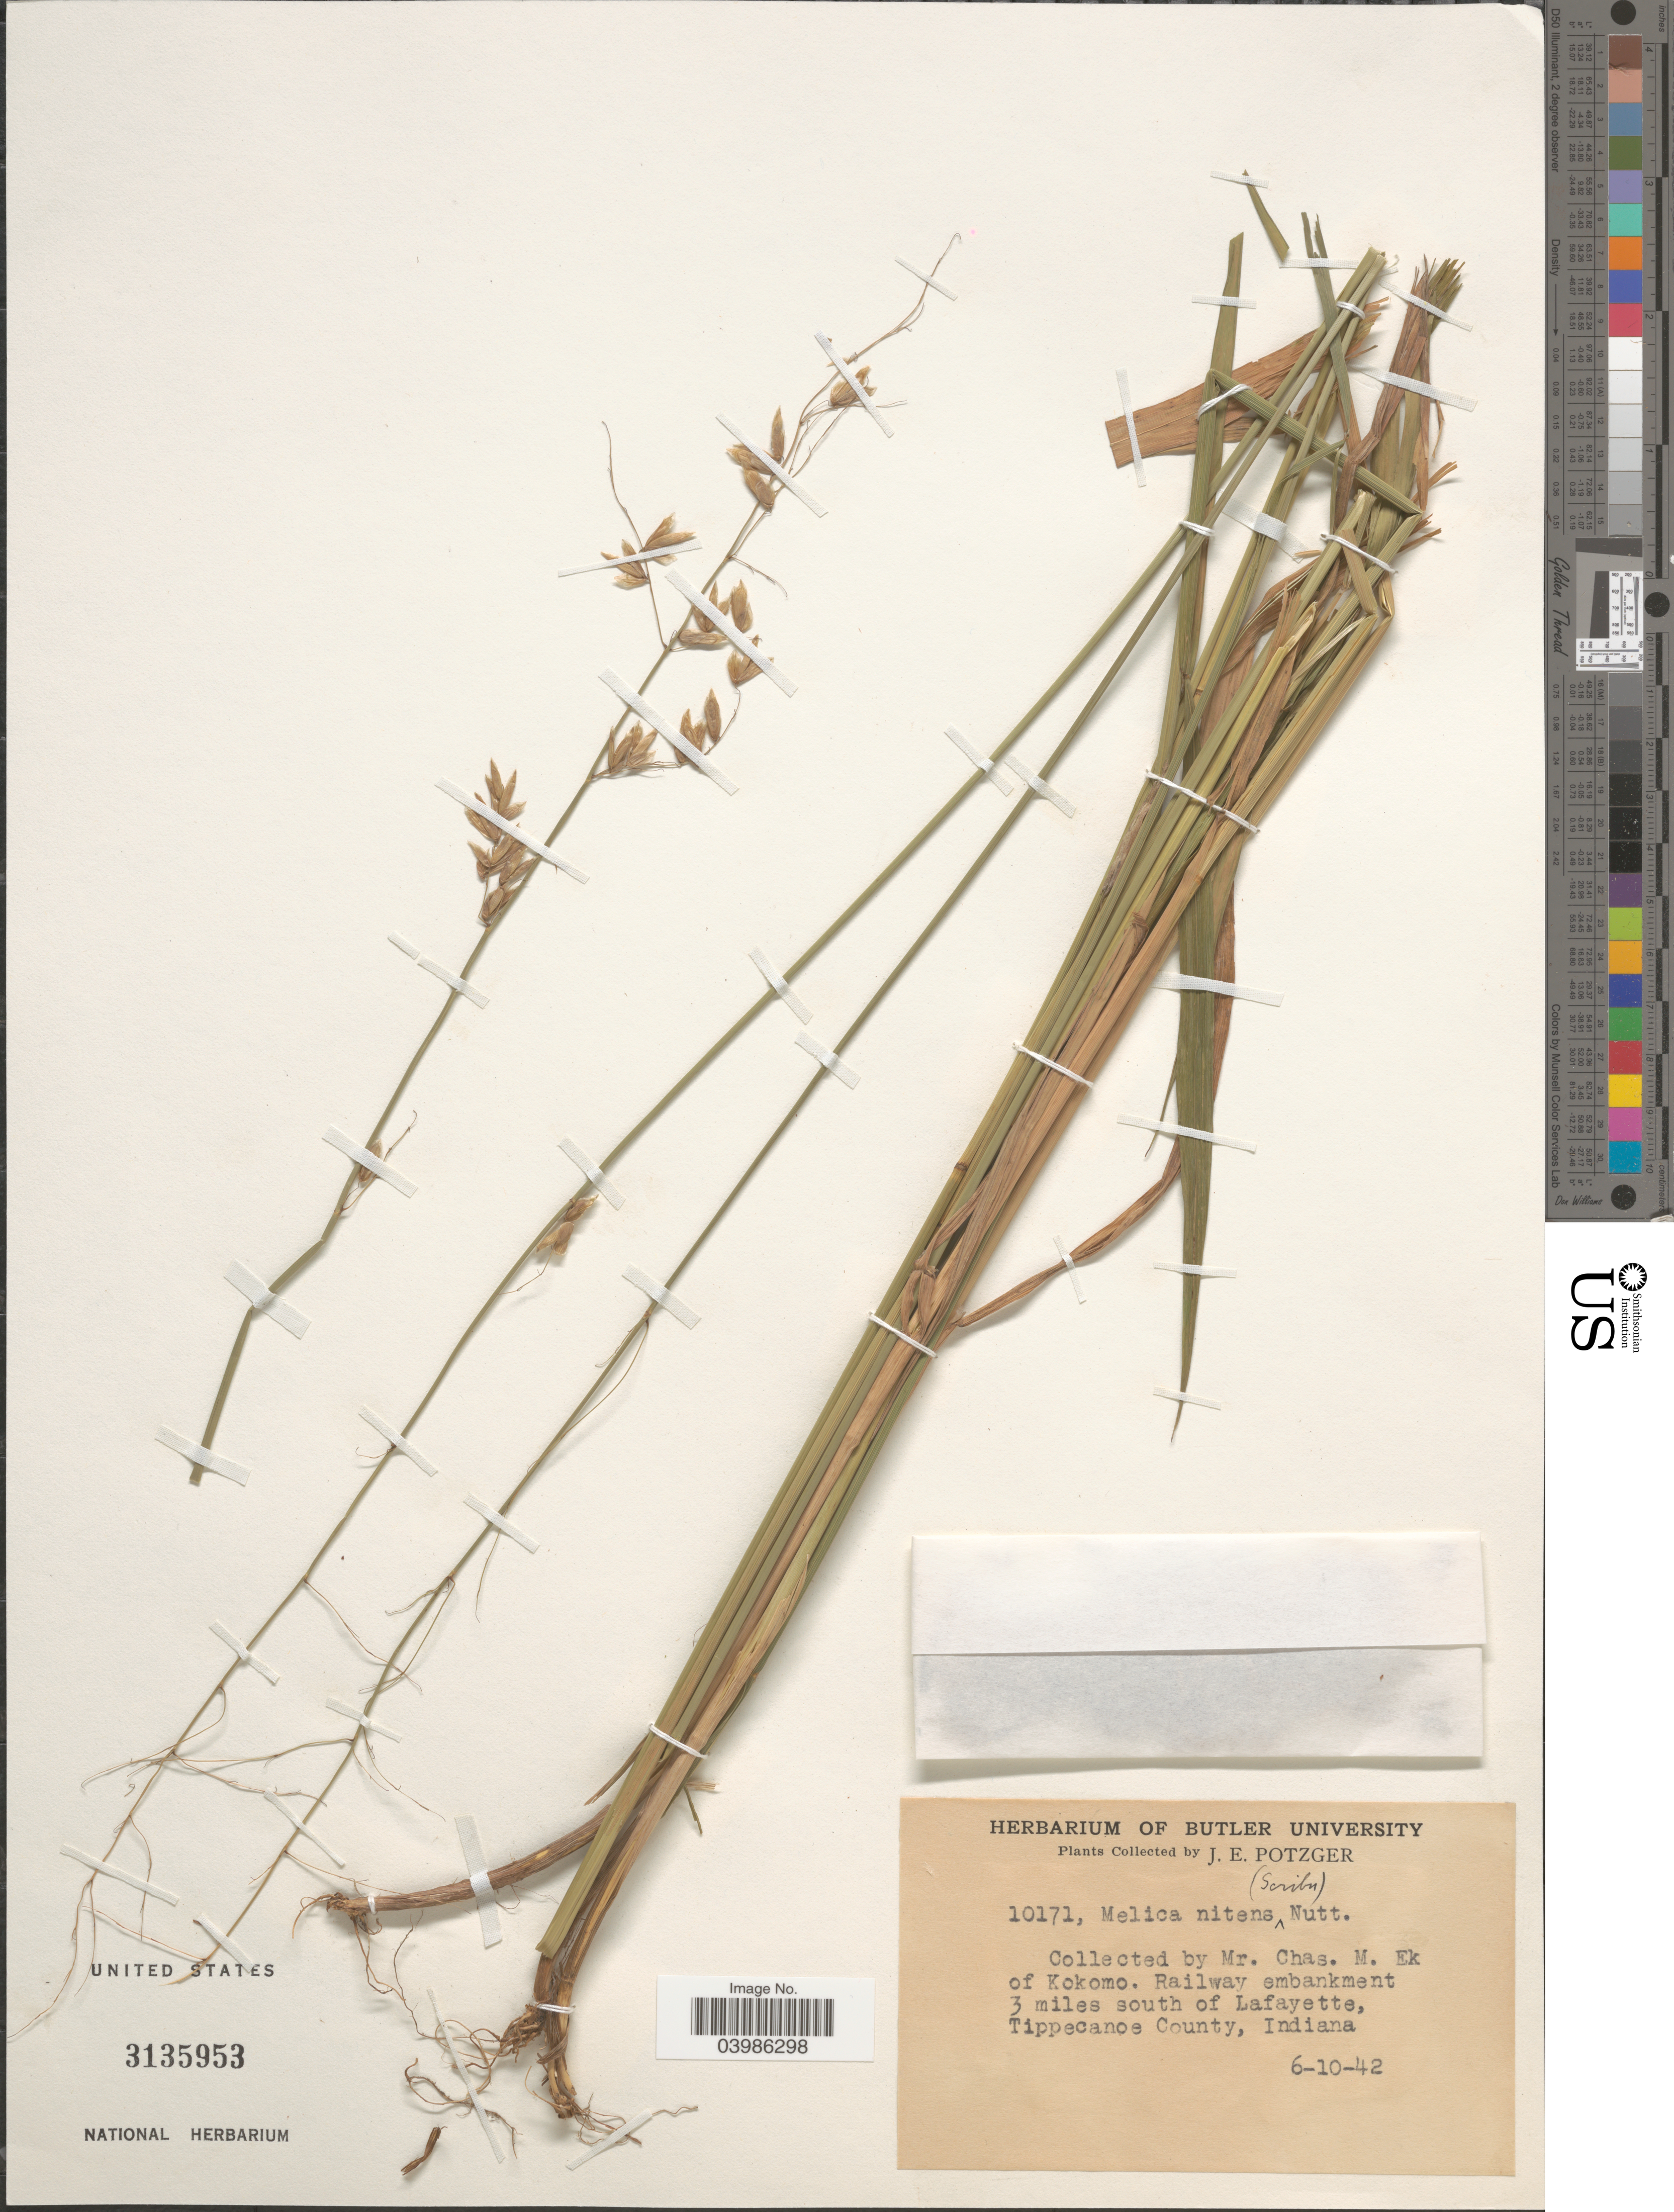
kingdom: Plantae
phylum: Tracheophyta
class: Liliopsida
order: Poales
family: Poaceae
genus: Melica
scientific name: Melica nitens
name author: (Scribn.) Nutt. ex Piper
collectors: J. Potzger & C. Ek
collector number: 10171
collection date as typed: Transcribed d/m/y: 10/6/42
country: United States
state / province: Indiana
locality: Railway embankment 3 miles south of Lafayette, Tippecanoe County.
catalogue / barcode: US 3135953